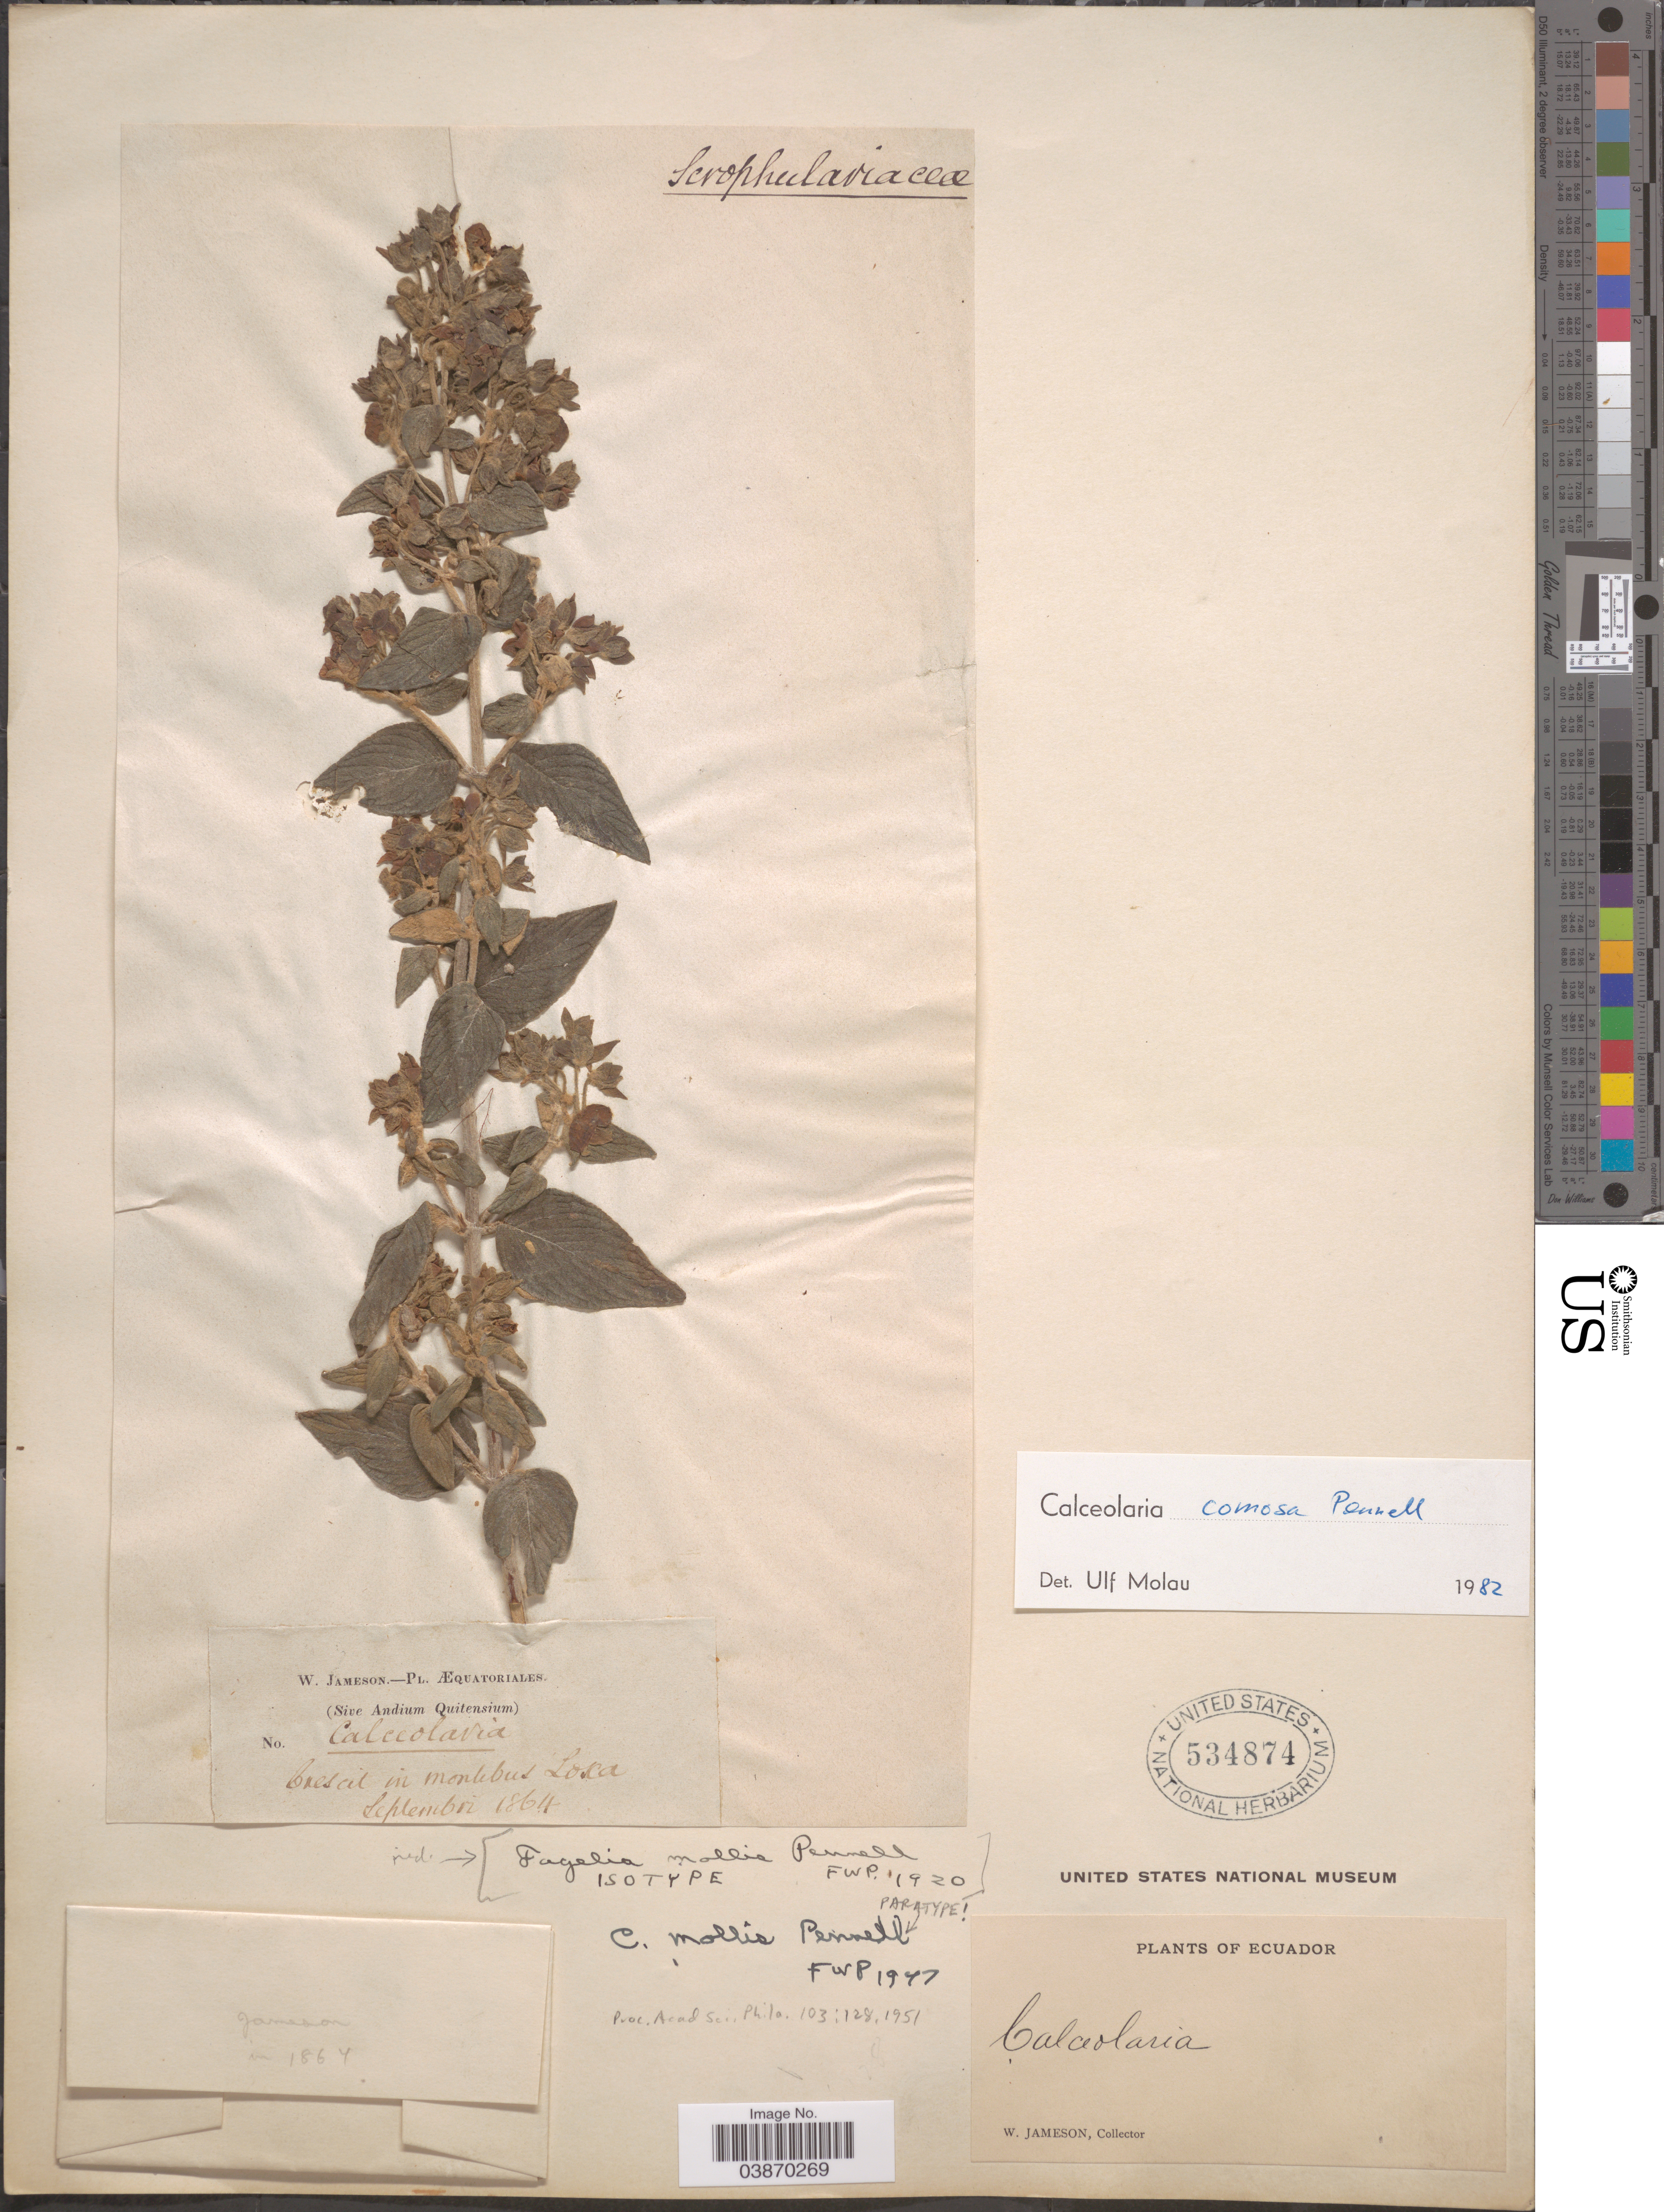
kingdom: Plantae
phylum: Tracheophyta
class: Magnoliopsida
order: Lamiales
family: Calceolariaceae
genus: Calceolaria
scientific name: Calceolaria comosa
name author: Pennell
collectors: W. Jameson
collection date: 1864-09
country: Ecuador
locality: Crescit in montibus Loxa.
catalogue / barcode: US 534874